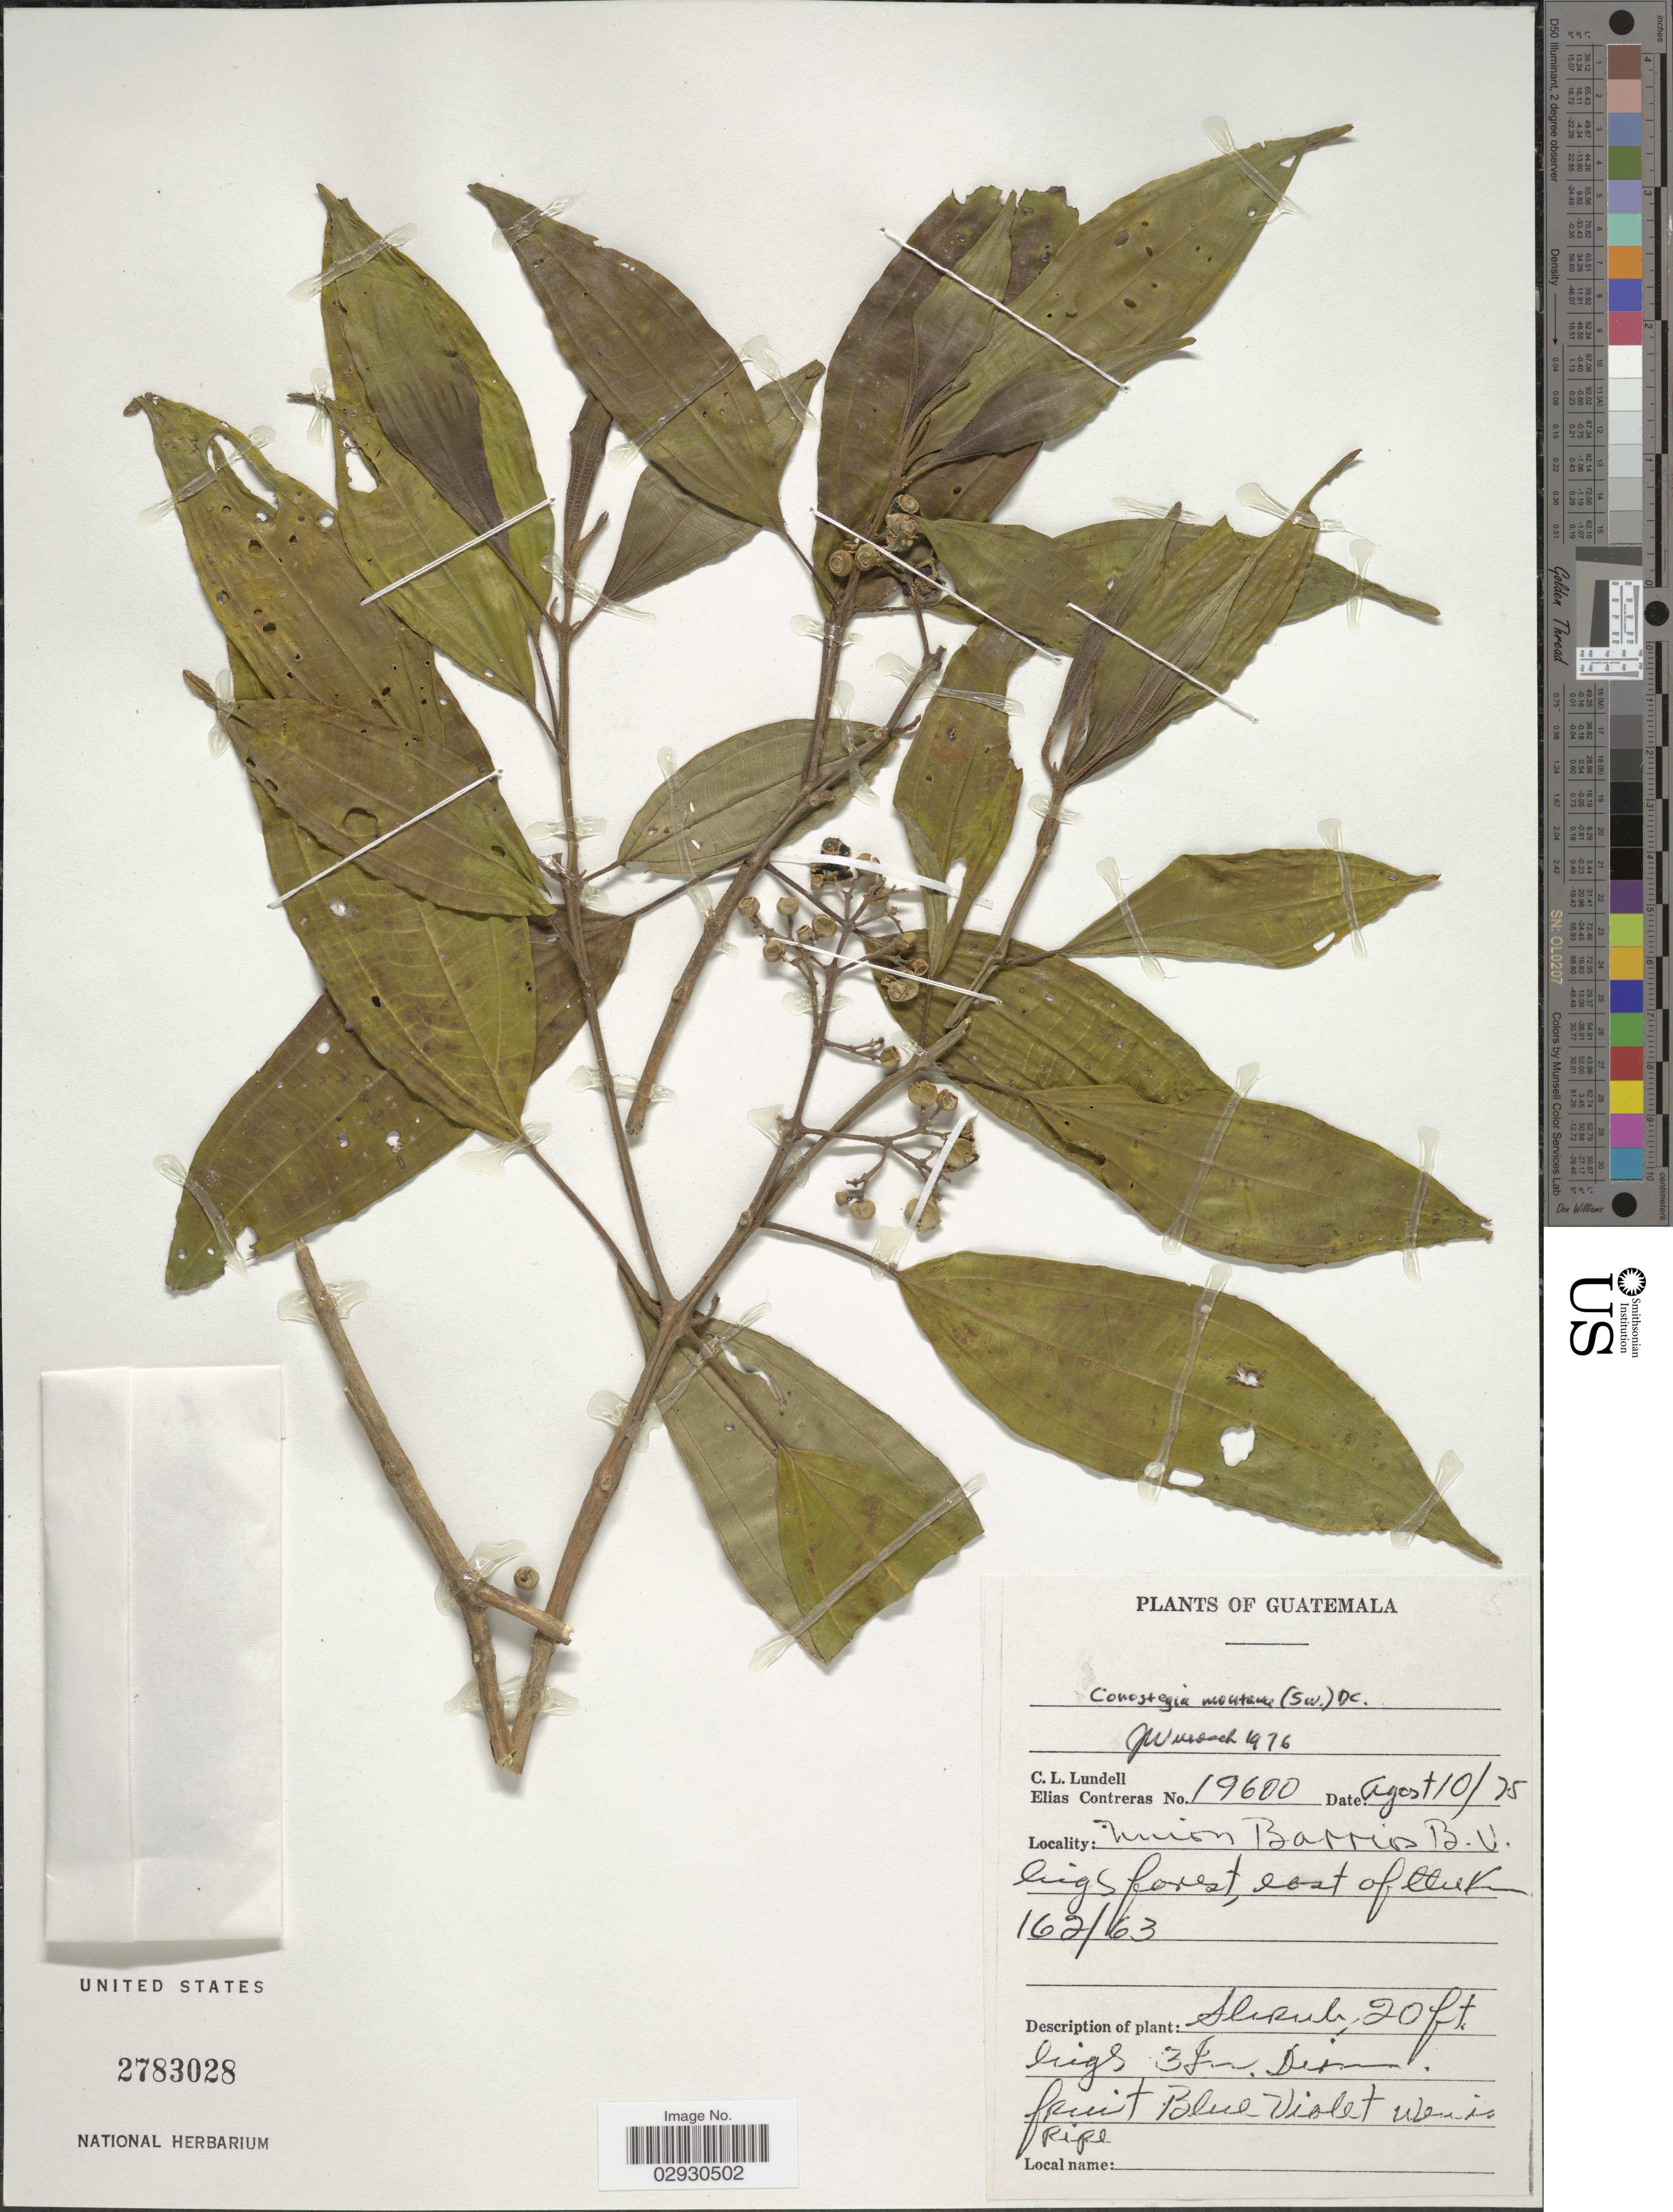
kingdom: Plantae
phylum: Tracheophyta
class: Magnoliopsida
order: Myrtales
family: Melastomataceae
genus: Conostegia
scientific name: Conostegia montana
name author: (Sw.) D. Don ex DC.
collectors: C. L. Lundell & E. Contreras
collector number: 19600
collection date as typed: Transcribed d/m/y: 10/8/75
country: Guatemala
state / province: Baja Verapaz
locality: Union Barrios, B.V., bigs forest, east of Creek.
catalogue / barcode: US 2783028